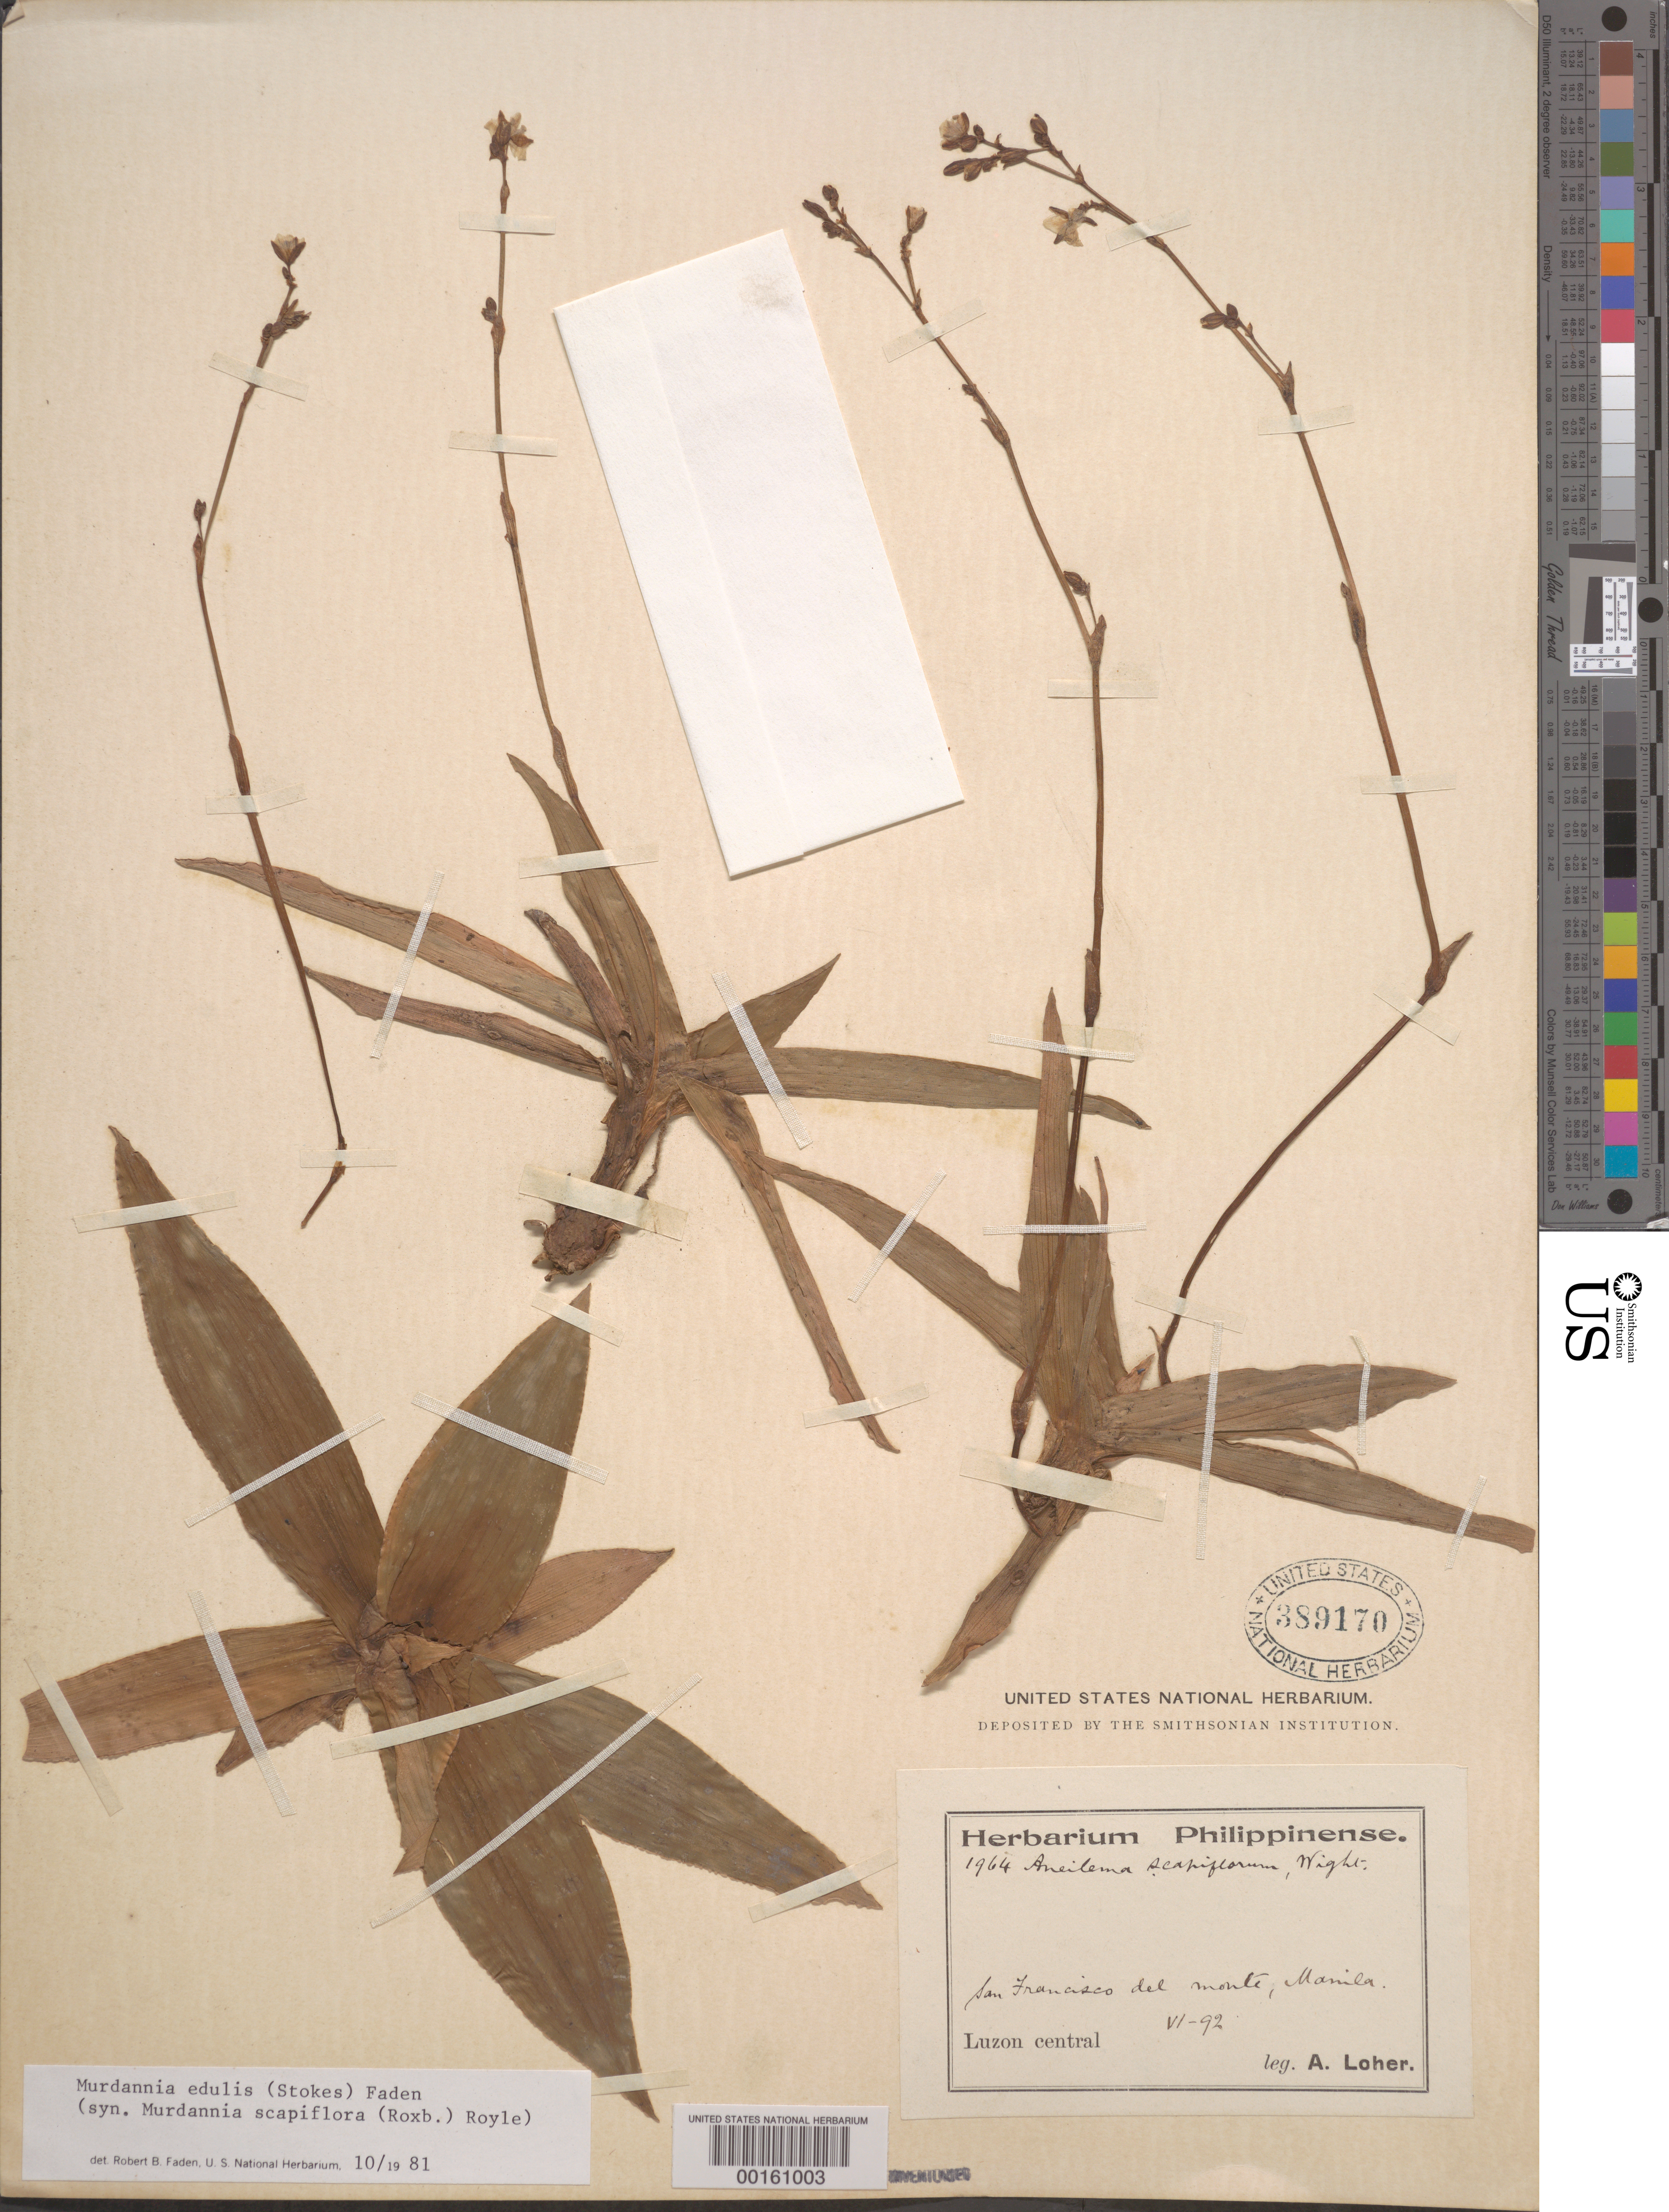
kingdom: Plantae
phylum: Tracheophyta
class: Liliopsida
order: Commelinales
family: Commelinaceae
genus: Murdannia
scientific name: Murdannia edulis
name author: (Stokes) Faden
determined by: Faden, Robert B., (US), Smithsonian Institution - National Museum of Natural History (UNITED STATES)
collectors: A. Loher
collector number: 1964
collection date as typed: Jul 1892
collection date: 1892-07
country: Philippines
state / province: National Capital Region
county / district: Manila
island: Luzon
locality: San francisco del monte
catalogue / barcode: US 389170